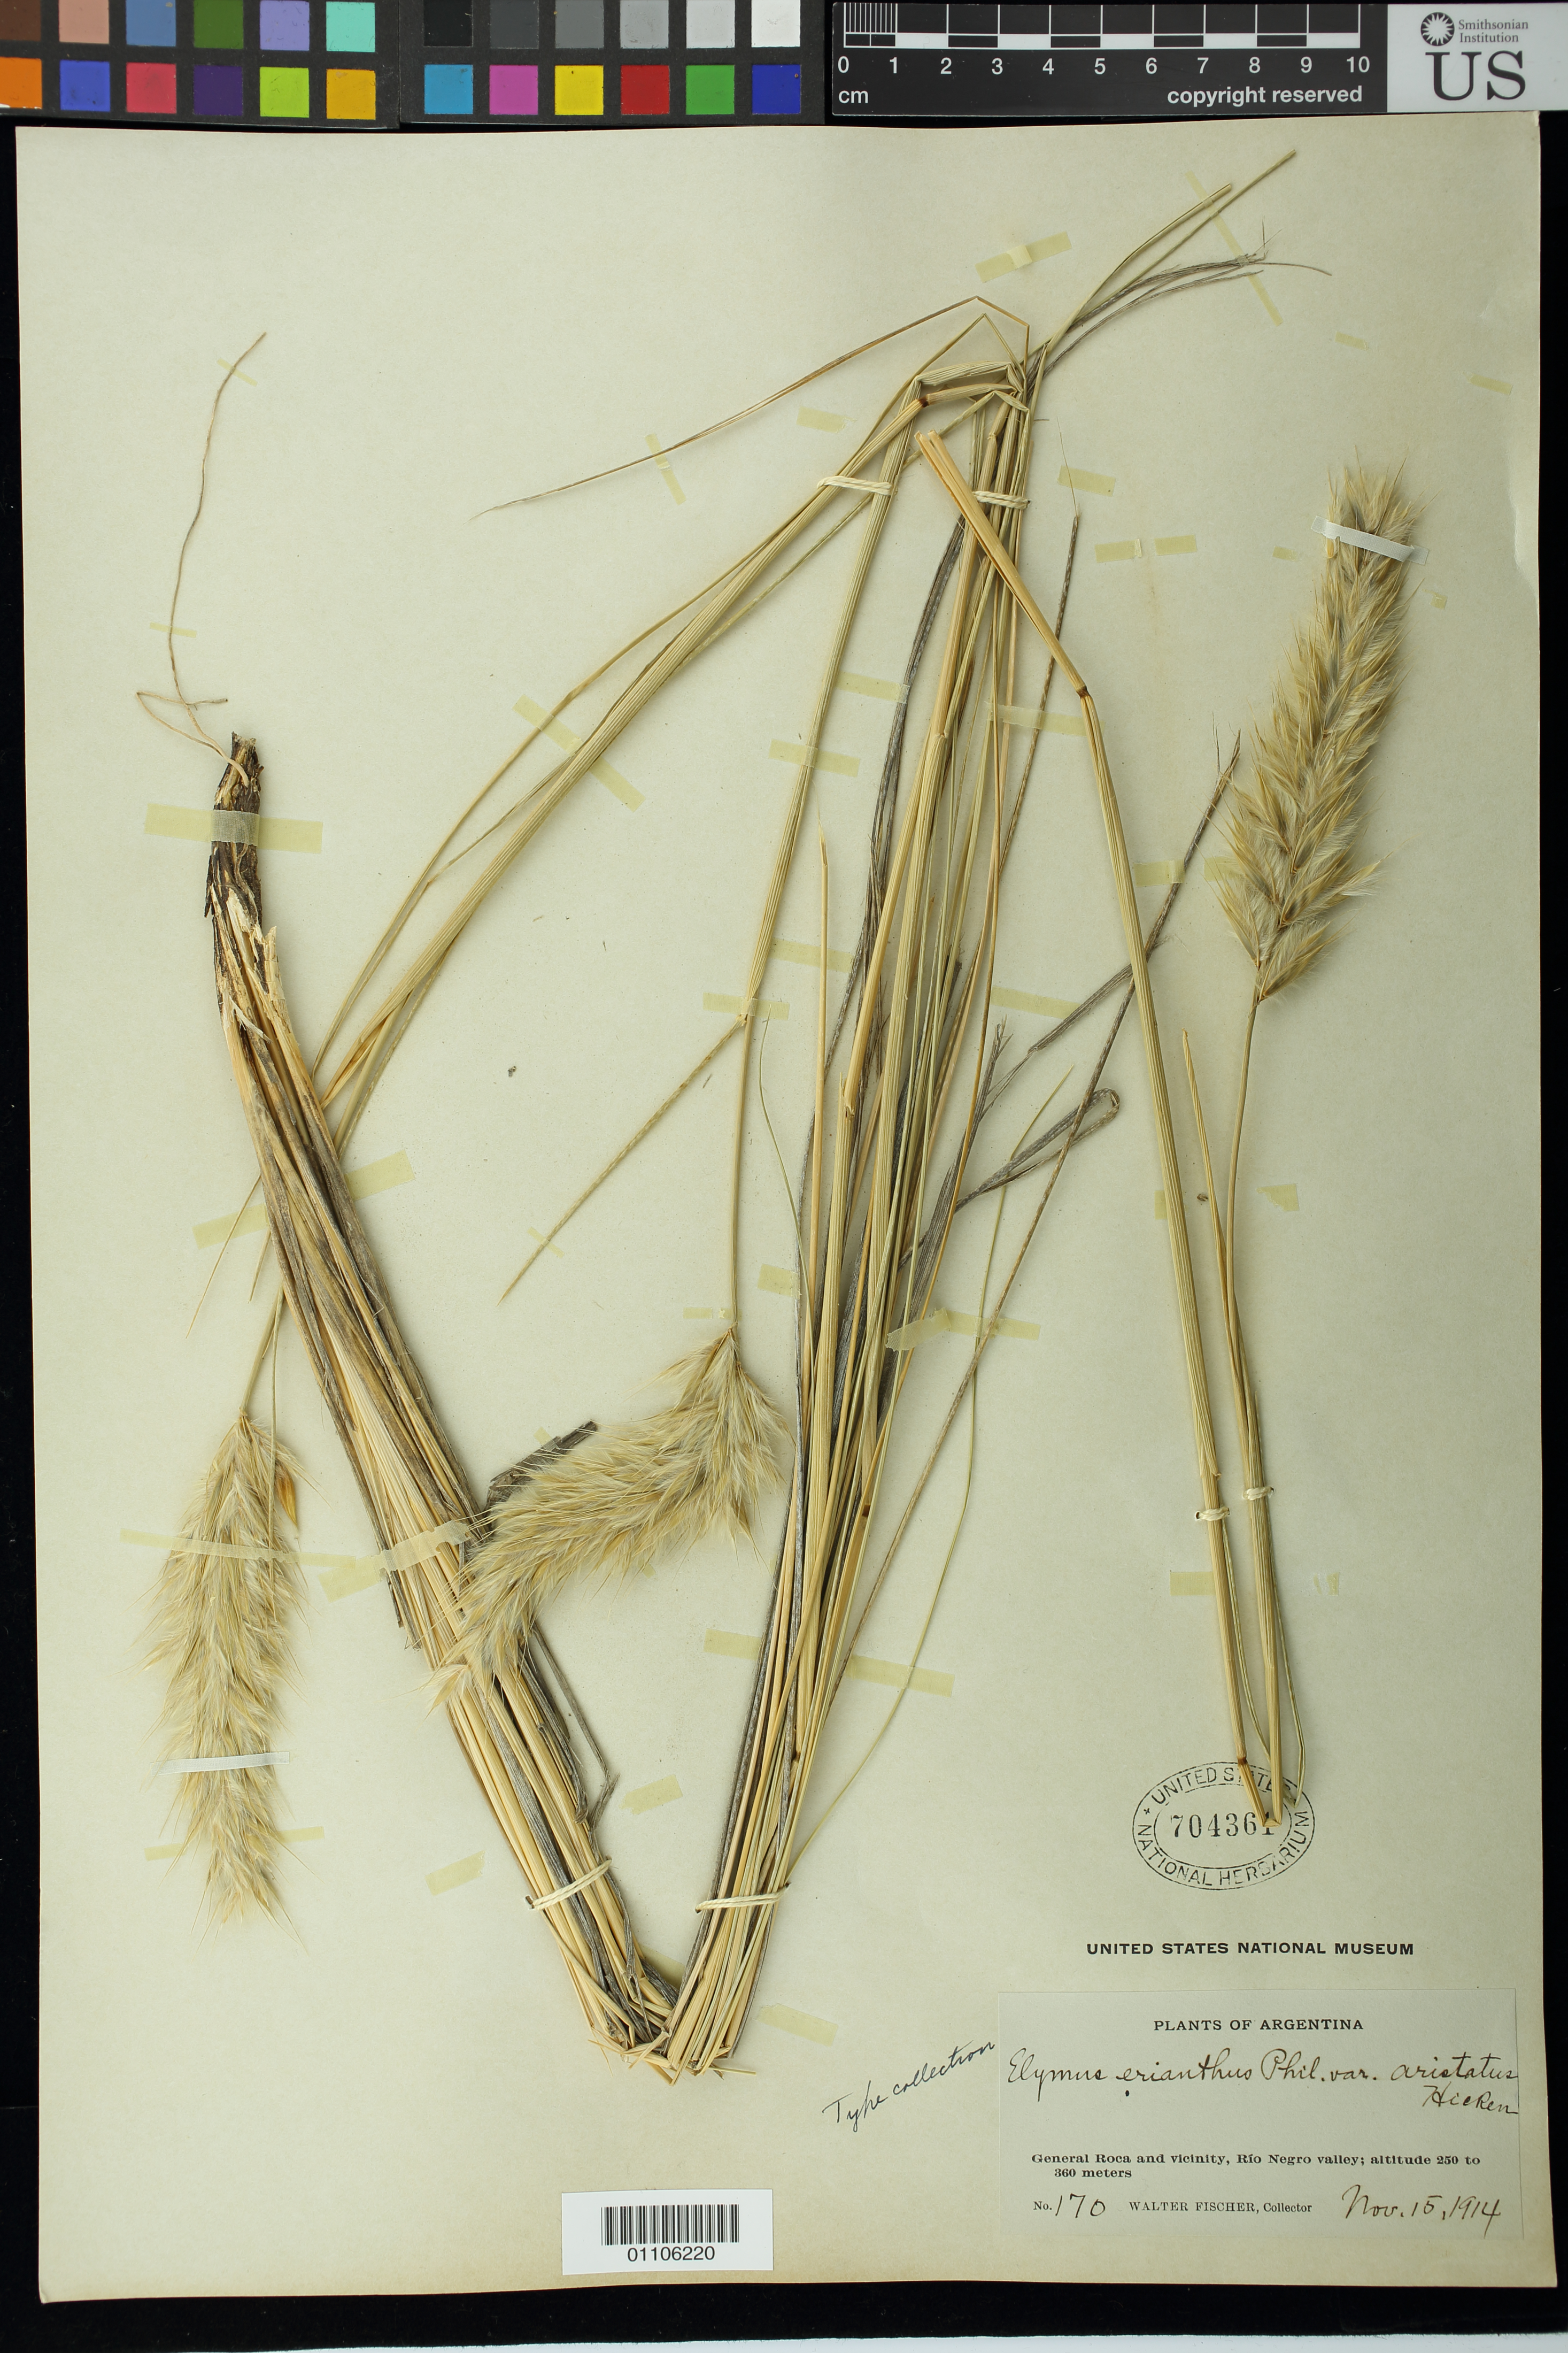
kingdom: Plantae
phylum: Tracheophyta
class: Liliopsida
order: Poales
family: Poaceae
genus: Elymus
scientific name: Elymus erianthus var. aristatus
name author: Hicken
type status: Type Collection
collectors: W. Fischer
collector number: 170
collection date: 1914-11-15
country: Argentina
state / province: Río Negro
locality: General Roca and vicinity, Rio Negro Valley.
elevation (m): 250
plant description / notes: Duplicates numbered as "Fischer 170" were apparently collected on several different dates. All 3 sheets at US bear different collection dates, none matching the date cited for the lectotype collection (5 Sep 1914) by Seberg & Linde-Larsen (1996, Syst. Bot. 21: 11) although they cited an "isolectotype" at US.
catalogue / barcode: US 704361